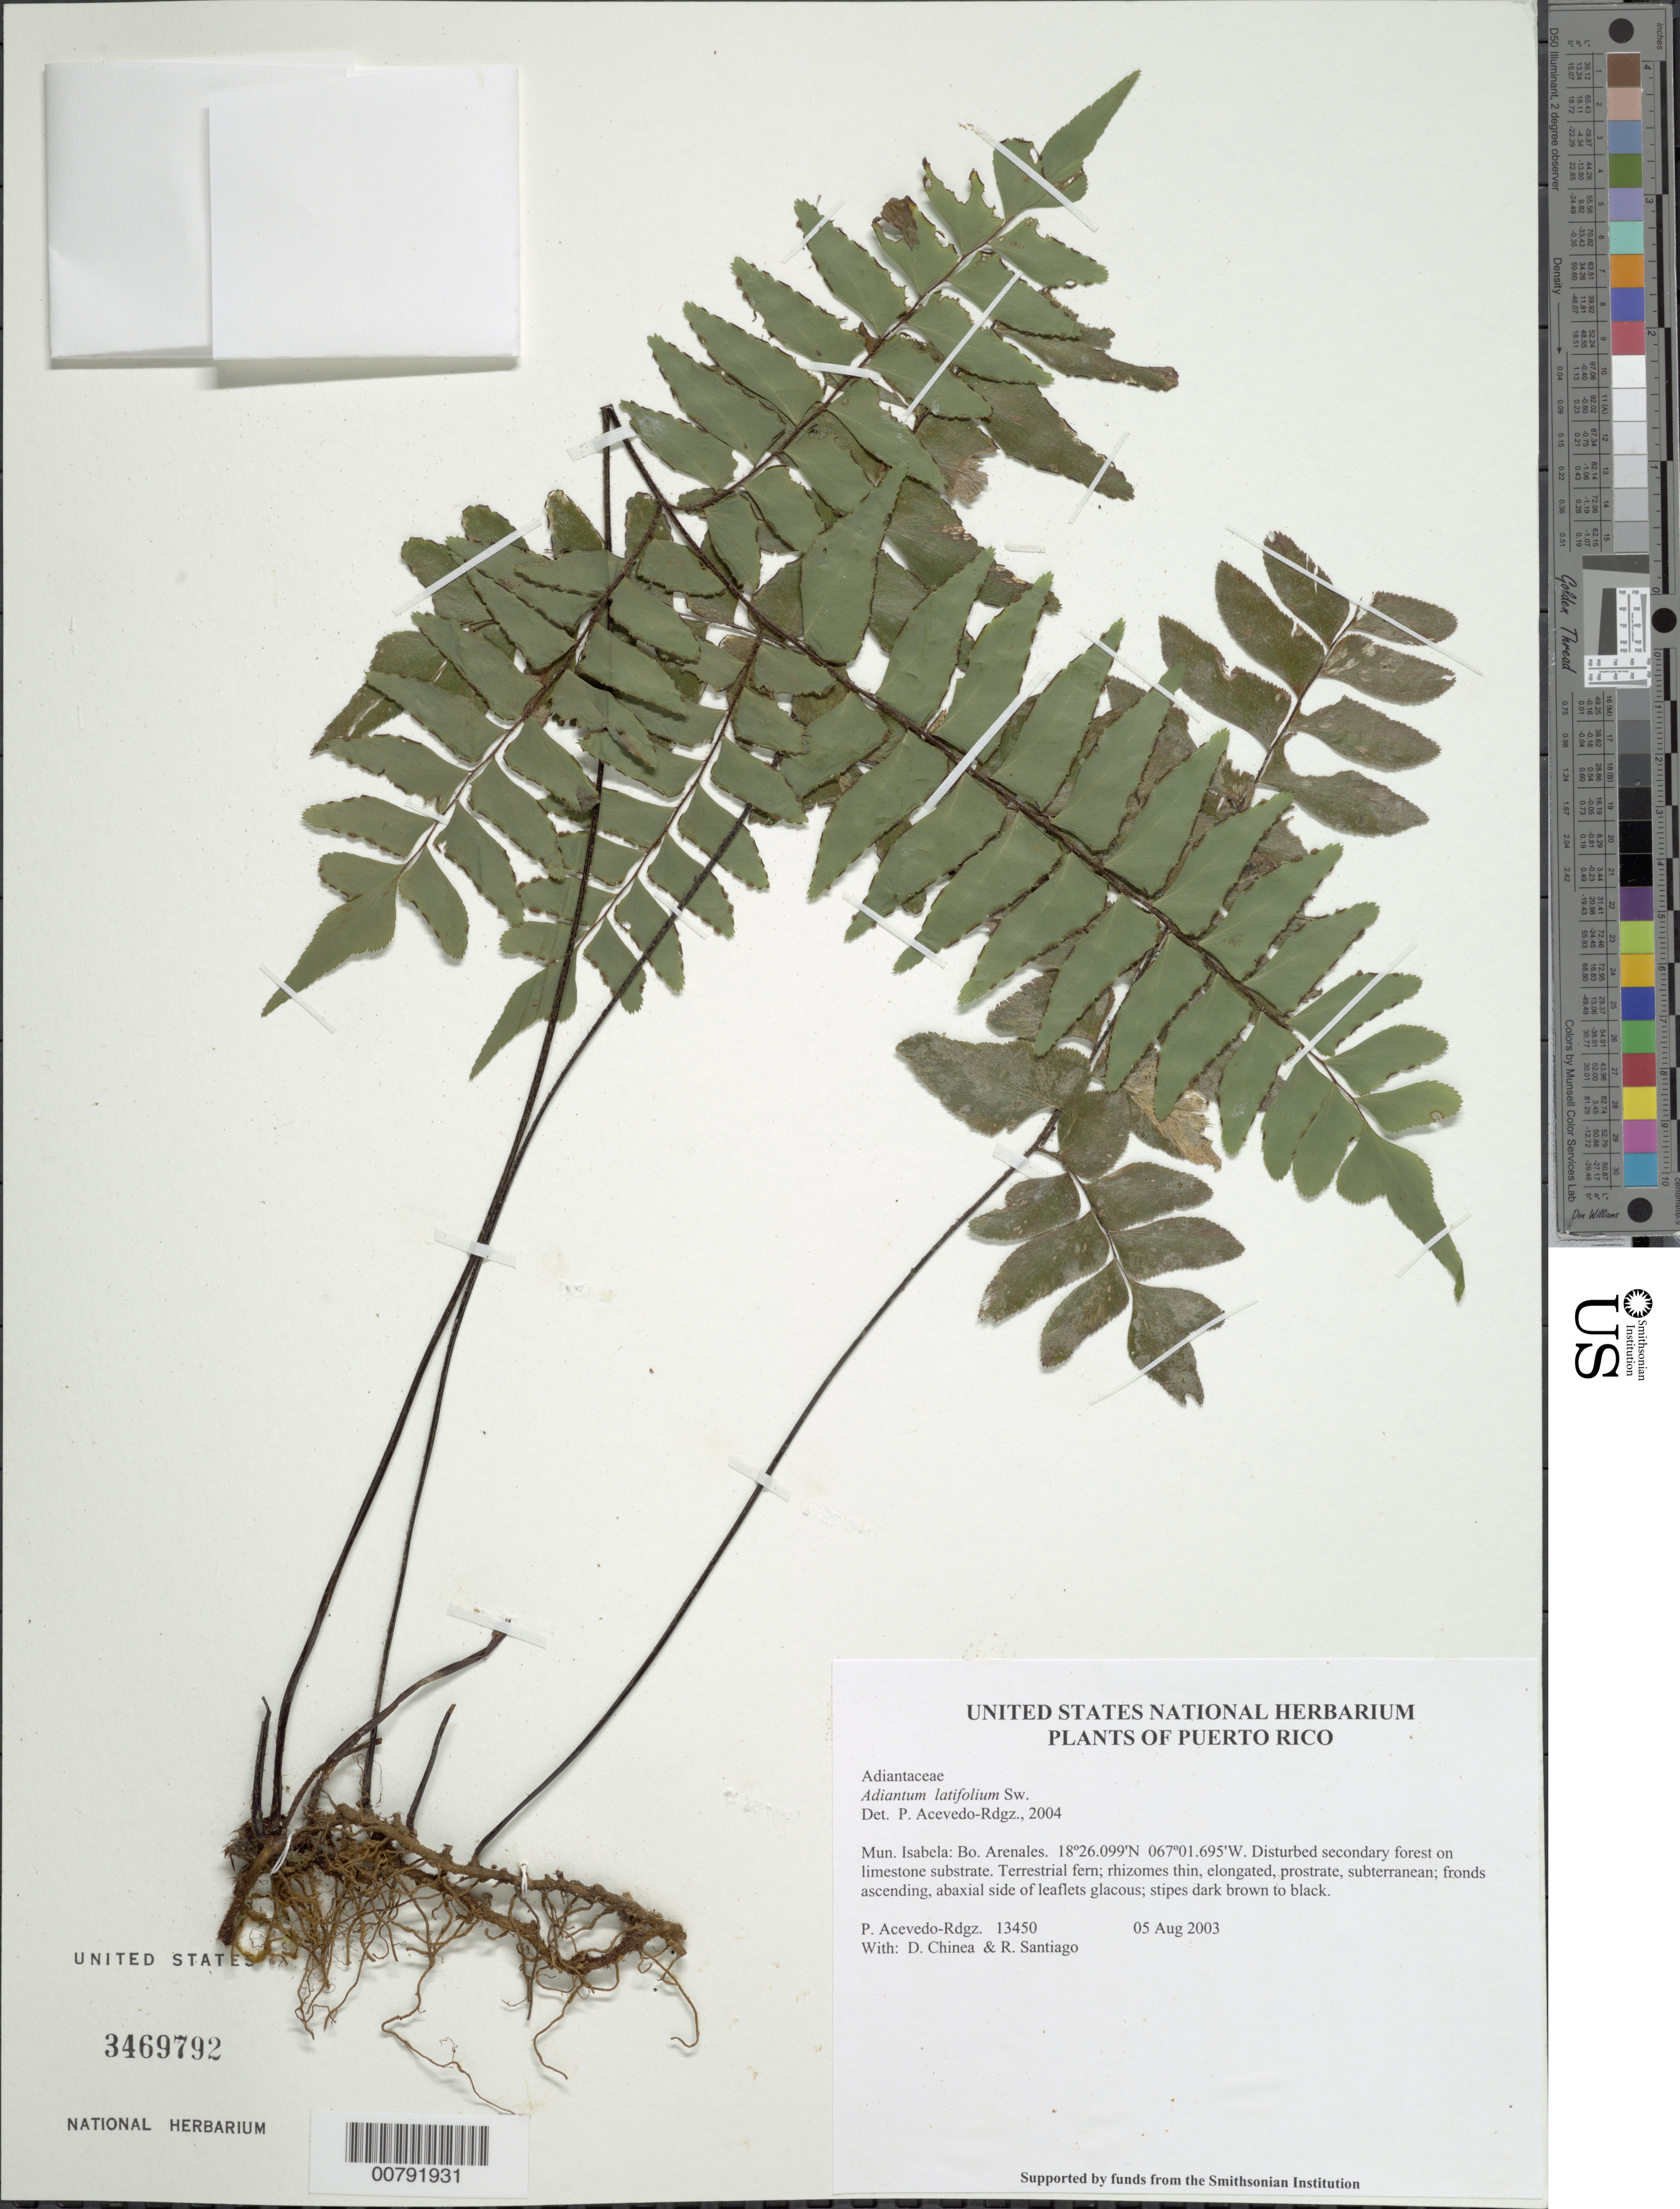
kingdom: Plantae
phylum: Tracheophyta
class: Polypodiopsida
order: Polypodiales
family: Pteridaceae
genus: Adiantum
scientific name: Adiantum latifolium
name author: Lam.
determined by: Acevedo-Rodríguez, P., (BOT), Smithsonian Institution - National Museum of Natural History (UNITED STATES)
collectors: P. Acevedo-Rodr., D. Chinea & R. Santiago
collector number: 13450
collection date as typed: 05 Aug 2003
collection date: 2003-08-05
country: Puerto Rico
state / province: Isabela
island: Puerto Rico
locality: Mun. Isabela: Bo. Arenales.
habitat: Disturbed secondary forest on limestone substrate.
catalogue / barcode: US 3469792